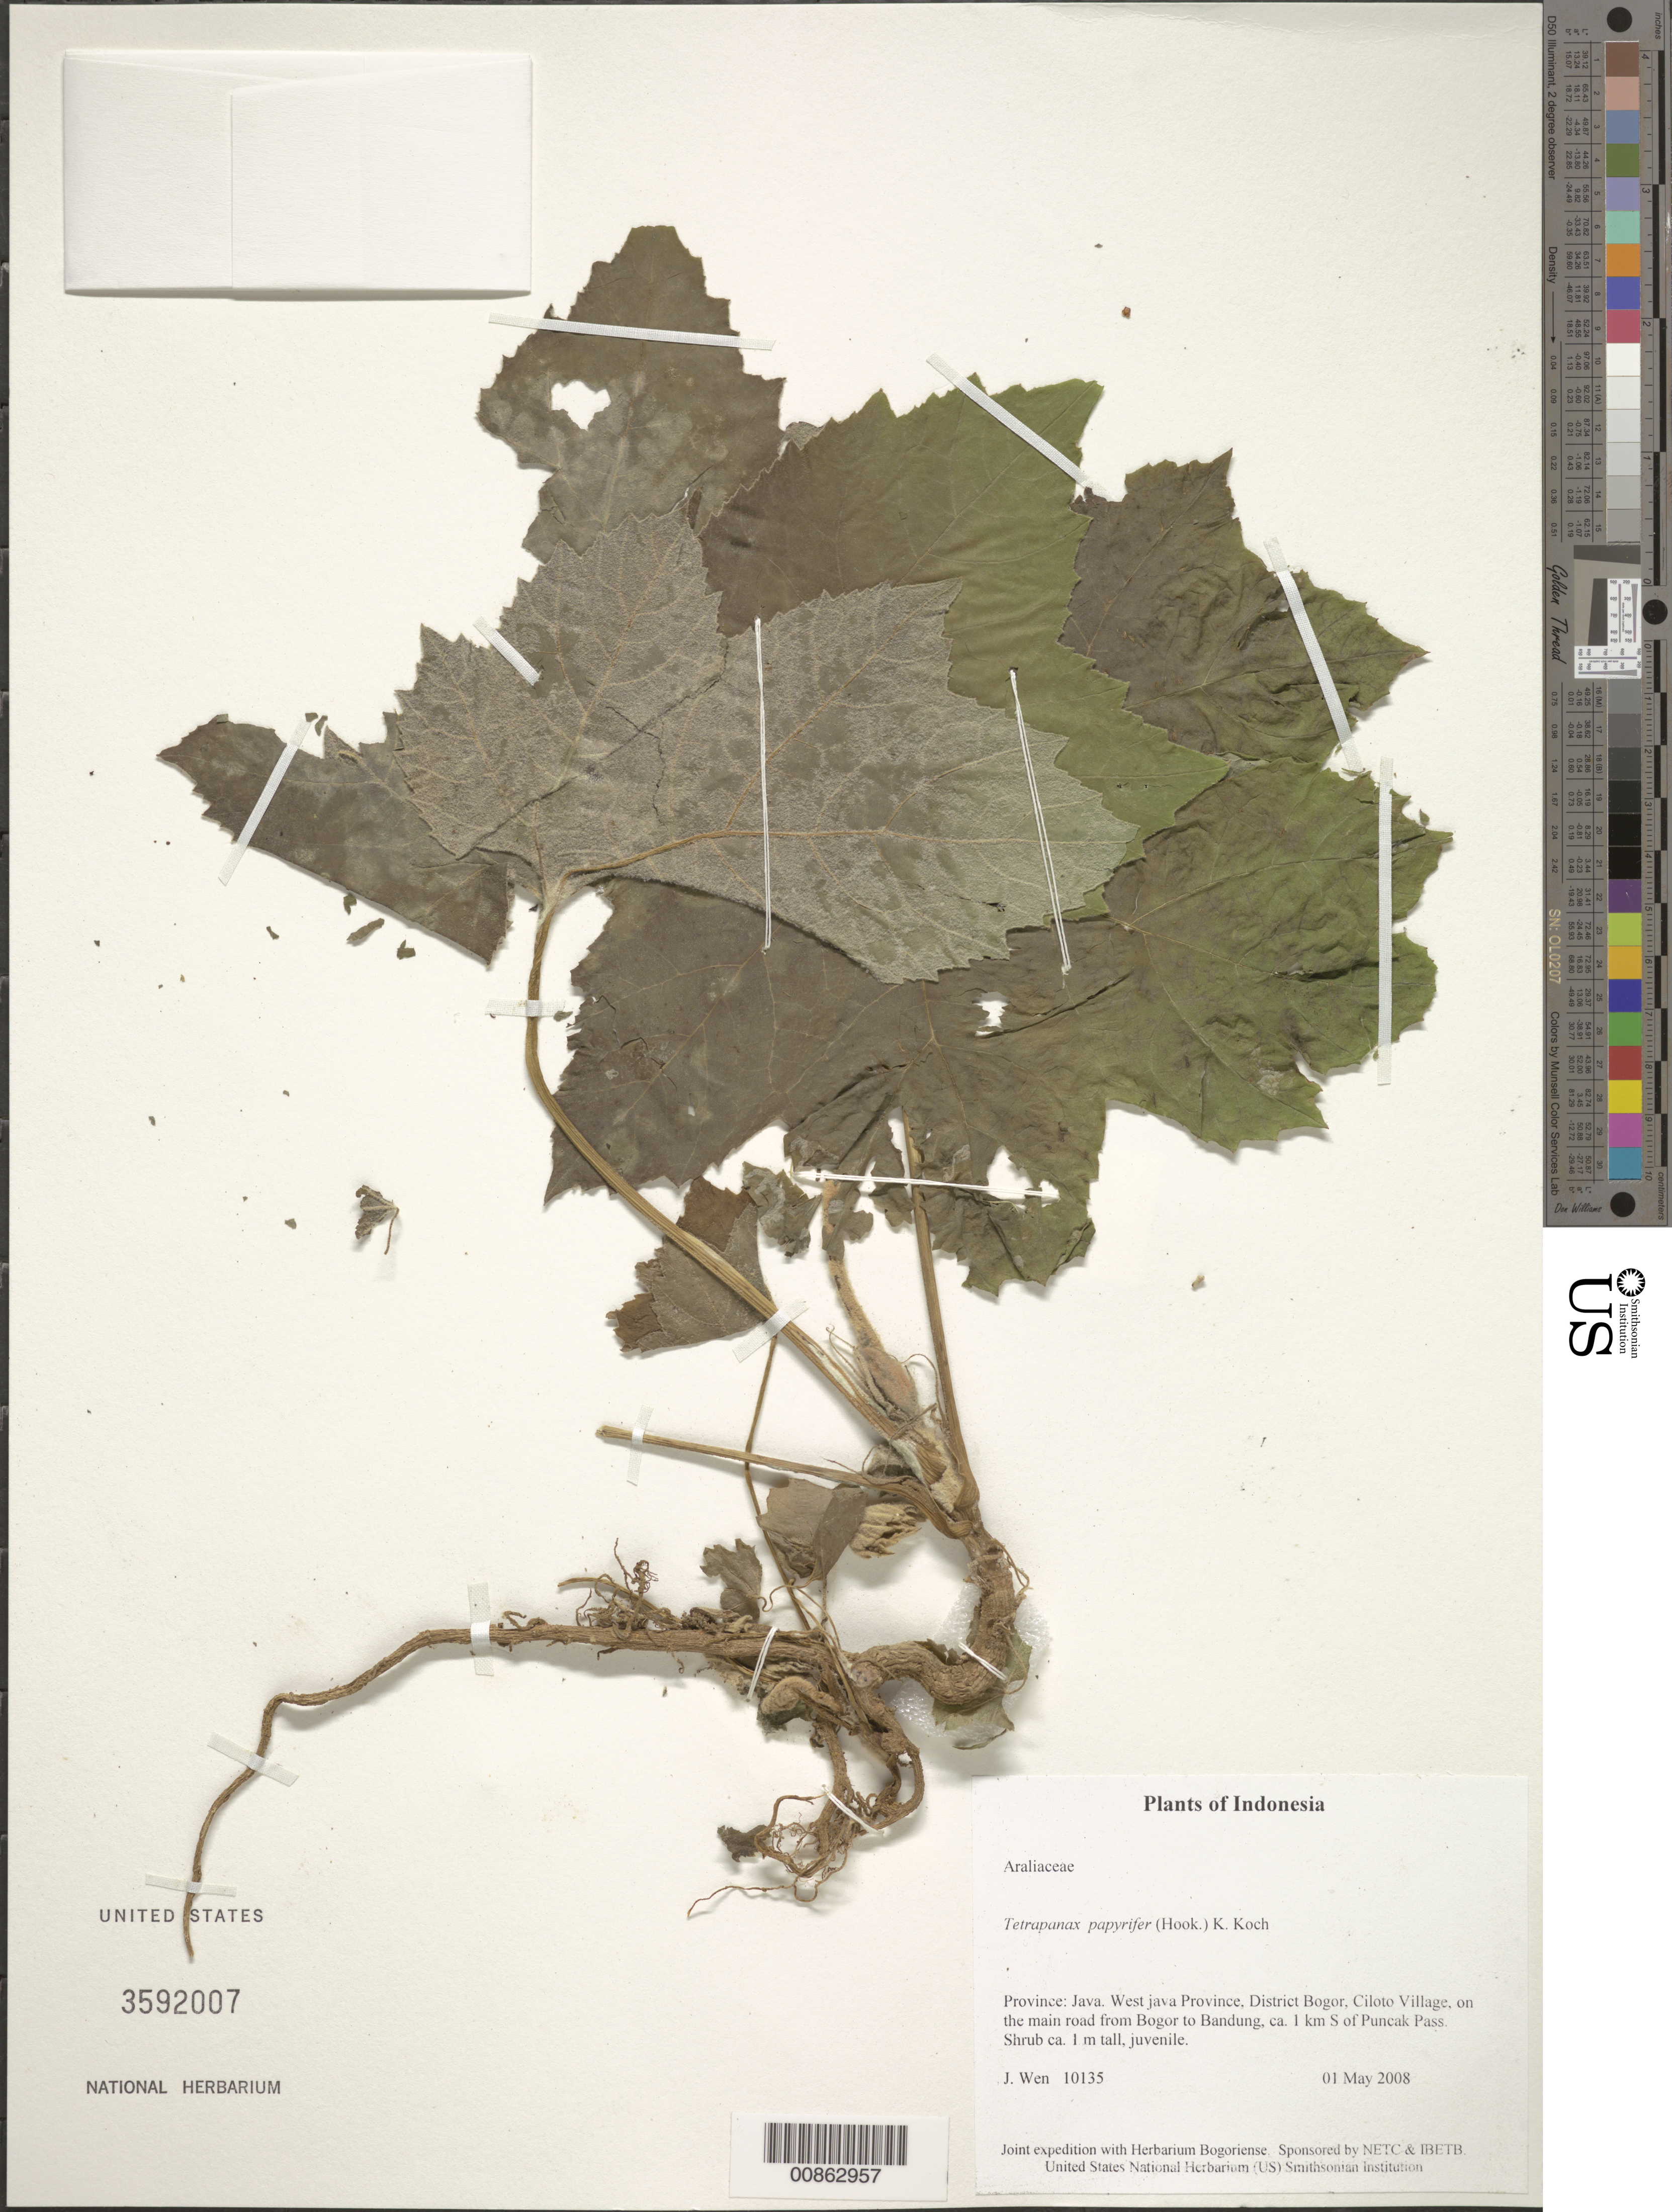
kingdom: Plantae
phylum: Tracheophyta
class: Magnoliopsida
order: Apiales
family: Araliaceae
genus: Tetrapanax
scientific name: Tetrapanax papyrifer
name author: (Hook.) K. Koch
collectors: J. Wen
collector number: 10135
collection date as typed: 01 May 2008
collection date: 2008-05-01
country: Indonesia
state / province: Java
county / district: Jawa Barat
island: Java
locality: West java Province, District Bogor, Ciloto Village, on the main road from Bogor to Bandung, ca. 1 km S of Puncak Pass.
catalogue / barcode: US 3592007